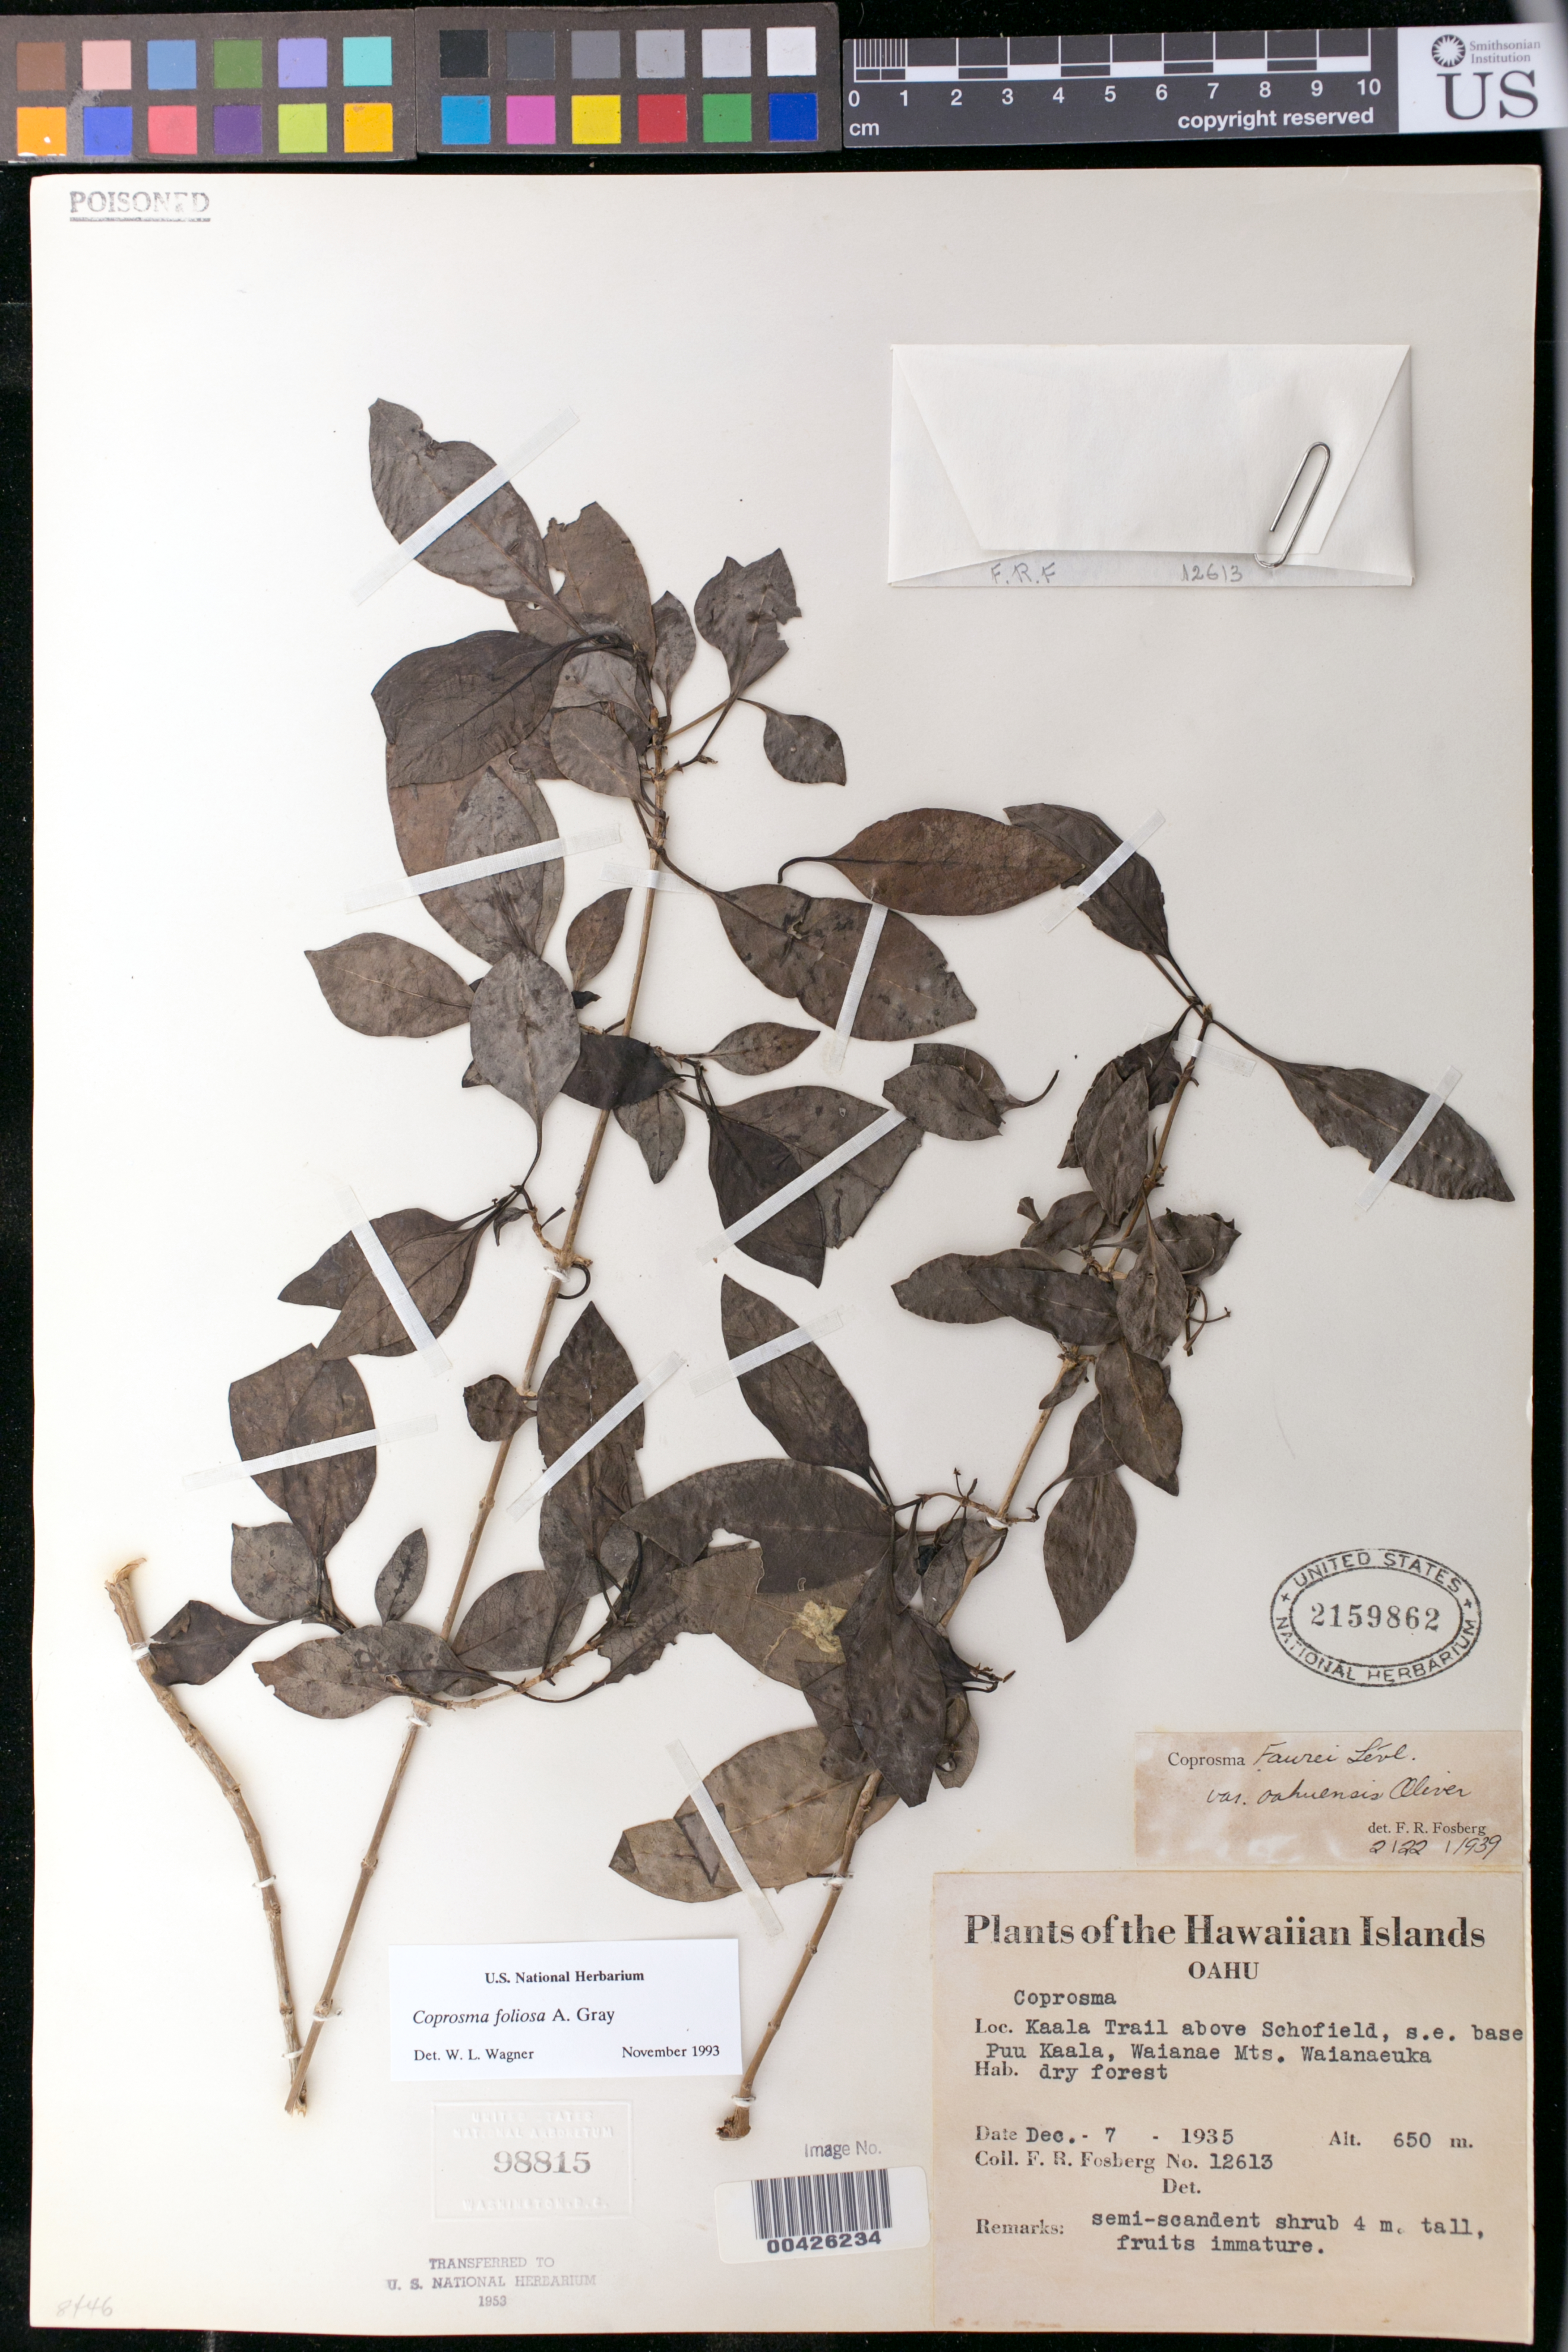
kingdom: Plantae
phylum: Tracheophyta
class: Magnoliopsida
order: Gentianales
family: Rubiaceae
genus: Coprosma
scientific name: Coprosma foliosa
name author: A. Gray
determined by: Wagner, W. L., (BOT), Smithsonian Institution - National Museum of Natural History (UNITED STATES)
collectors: F. R. Fosberg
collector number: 12613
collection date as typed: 7 Dec 1935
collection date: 1935-12-07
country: United States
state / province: Hawaii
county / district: Honolulu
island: Oahu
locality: Kaala Trail above Schofield, SE base Puu Kaala, Waianae Mountains, Waianaeuka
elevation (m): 650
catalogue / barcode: US 2159862